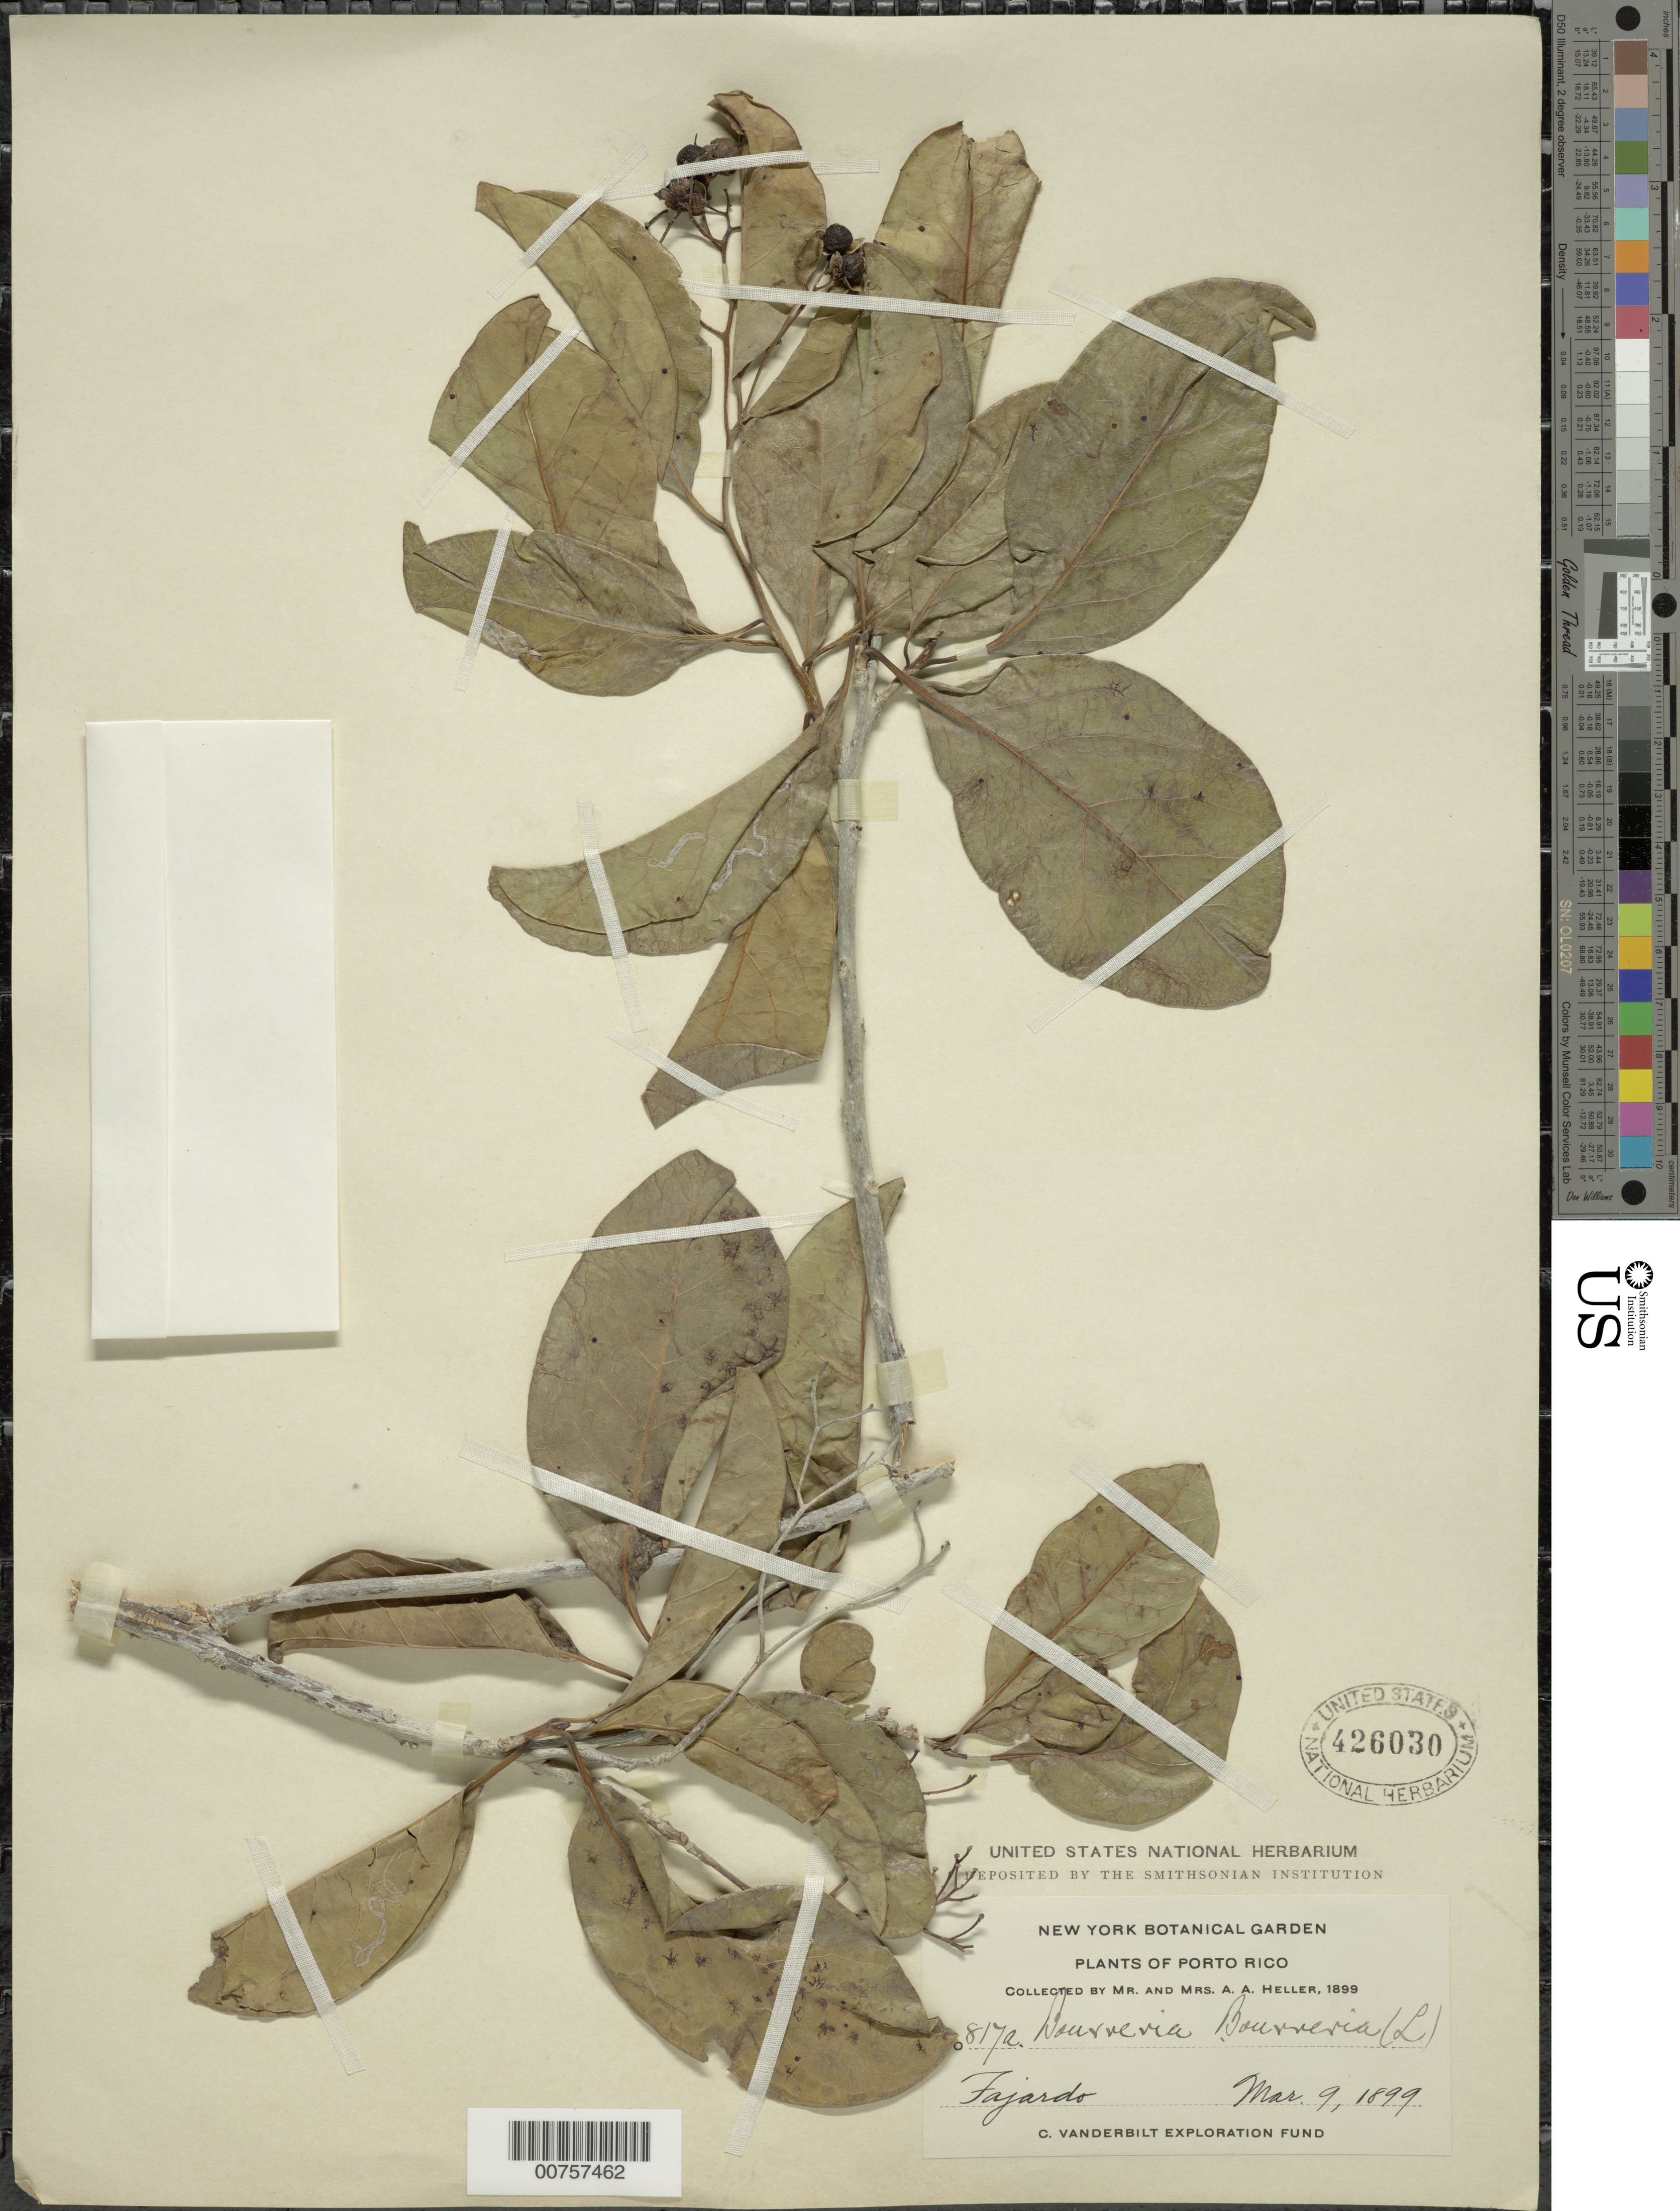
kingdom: Plantae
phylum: Tracheophyta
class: Magnoliopsida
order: Boraginales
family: Ehretiaceae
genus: Bourreria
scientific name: Bourreria succulenta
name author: Jacq.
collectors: A. A. Heller & E. G. Heller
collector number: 817a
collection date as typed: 09 Mar 1899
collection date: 1899-03-09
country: Puerto Rico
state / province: Fajardo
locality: Fajardo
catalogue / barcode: US 426030